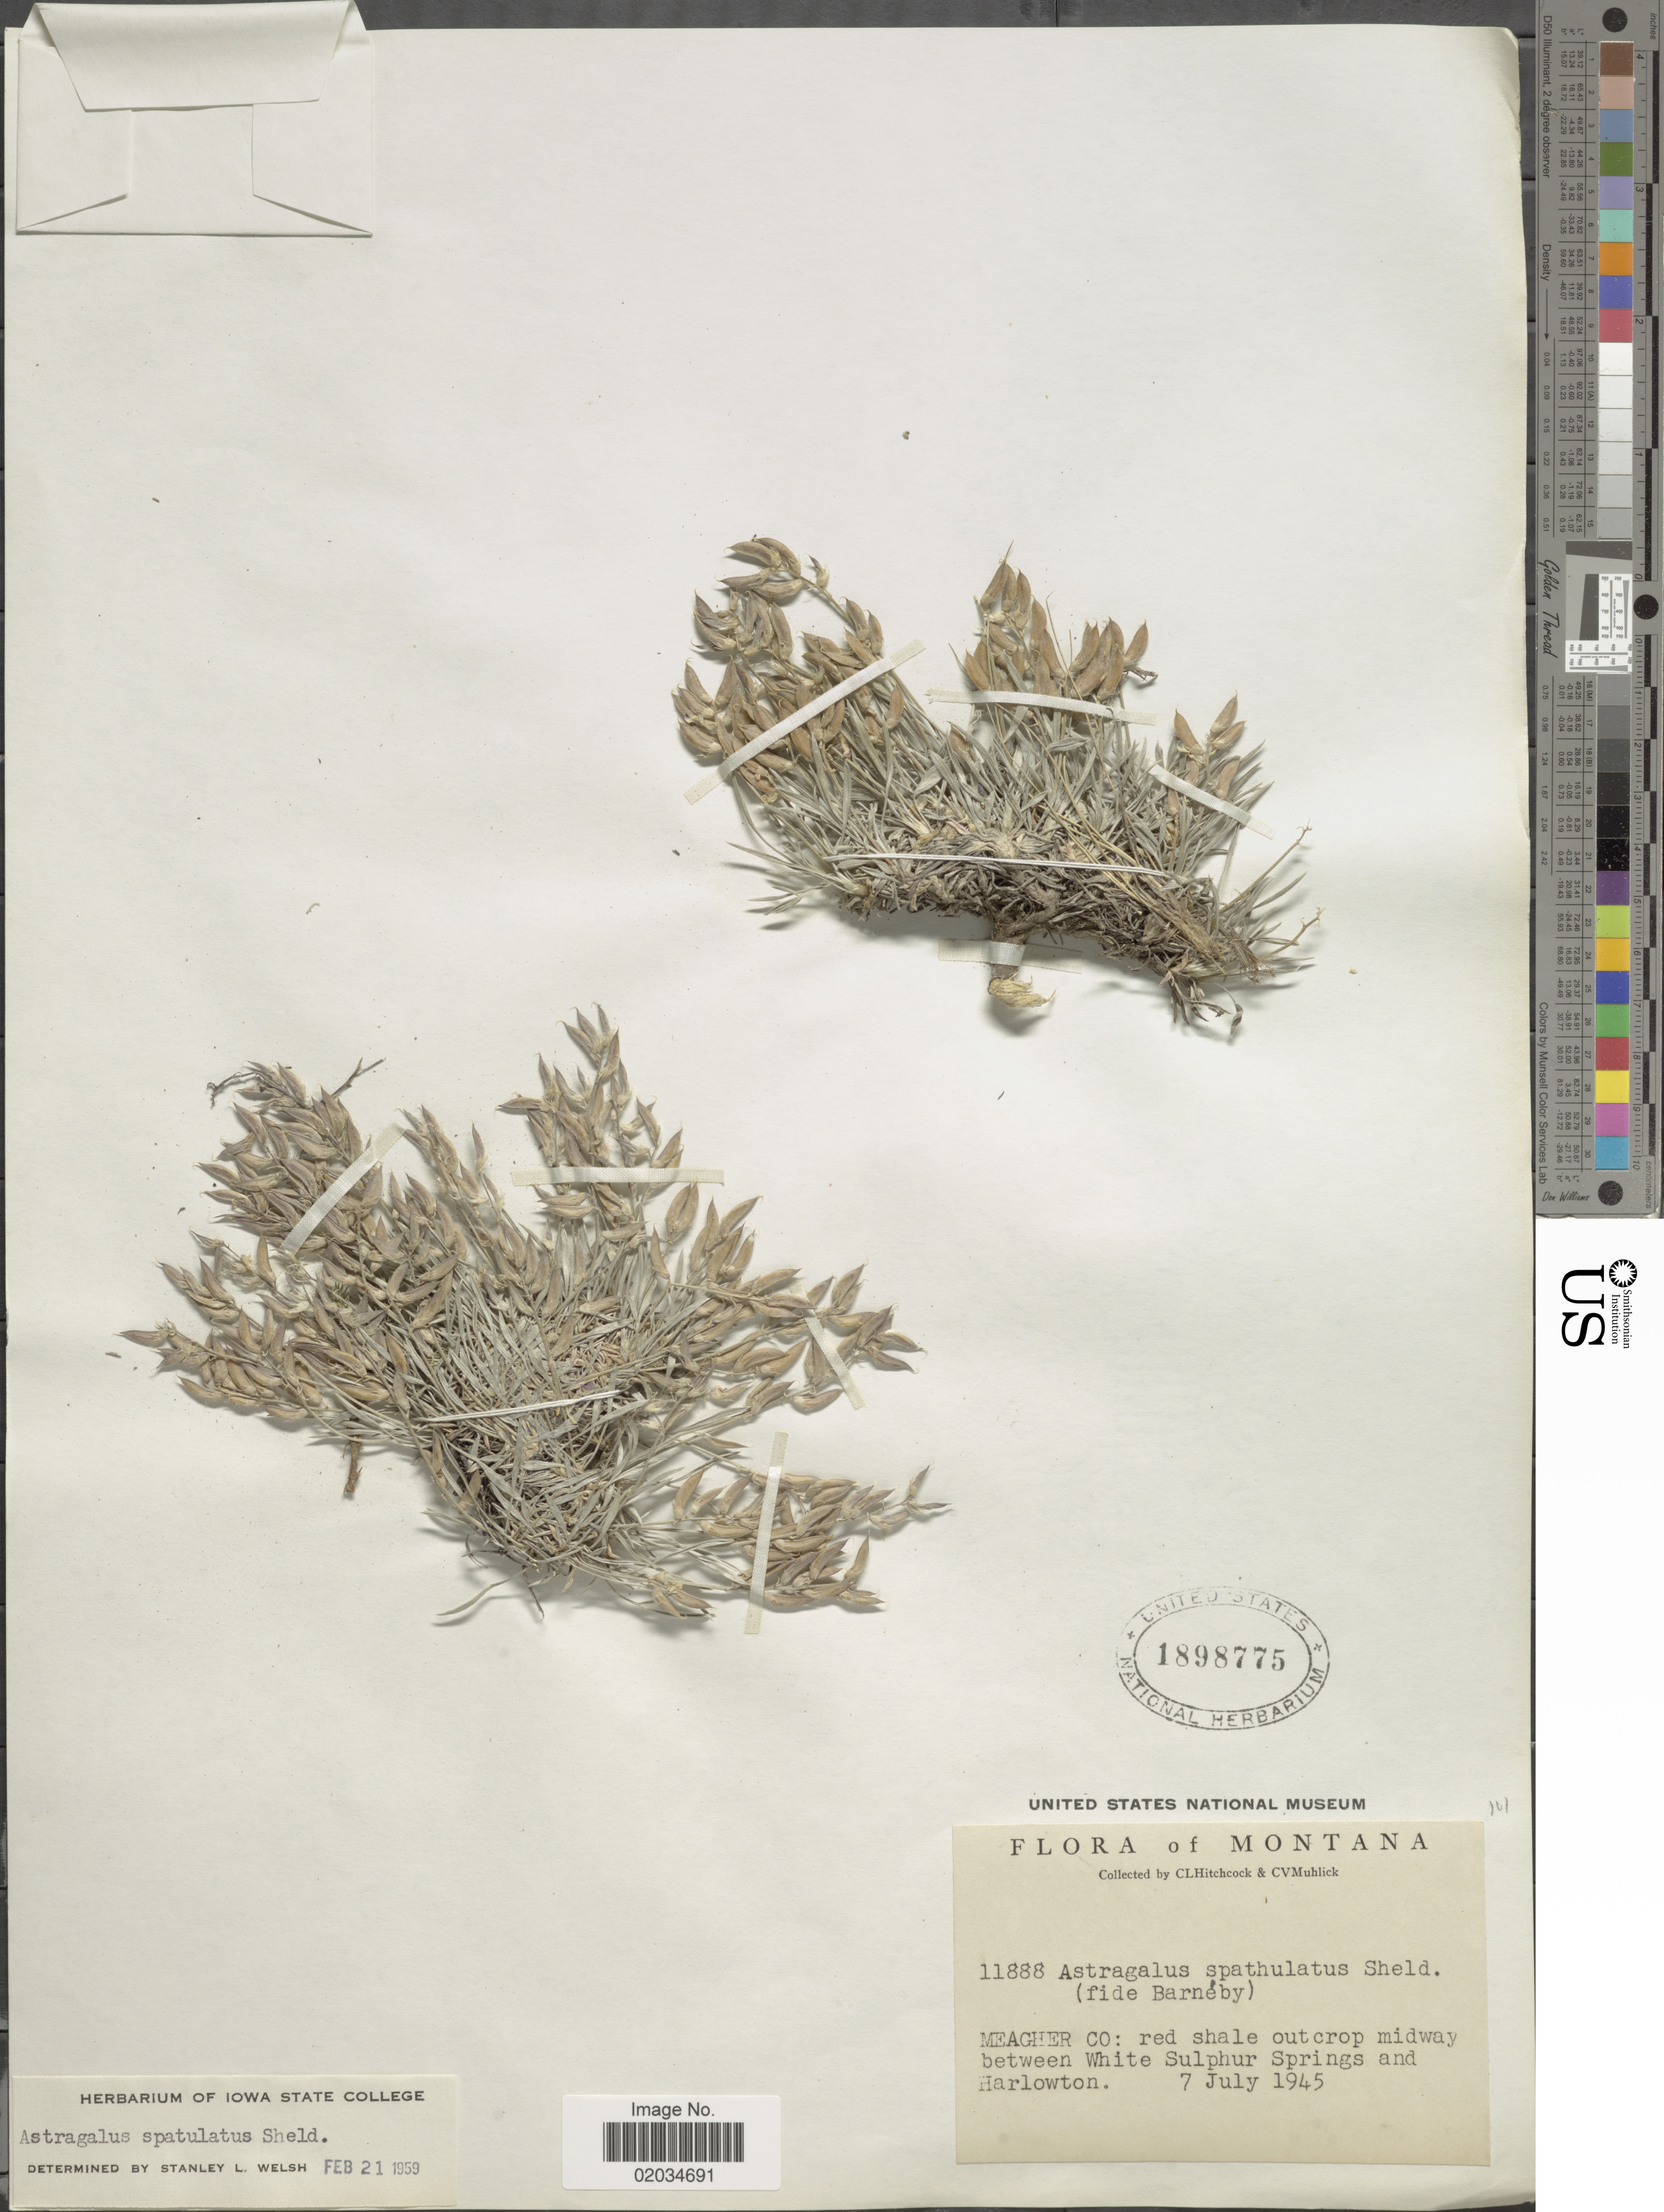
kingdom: Plantae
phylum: Tracheophyta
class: Magnoliopsida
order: Fabales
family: Fabaceae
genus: Astragalus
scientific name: Astragalus spatulatus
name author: E. Sheld.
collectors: C. L. Hitchcock & C. V. Muhlick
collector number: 11888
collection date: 1945-07-07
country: United States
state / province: Montana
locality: Meagher Co: midway between White Sulphur Springs and Harlowton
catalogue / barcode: US 1898775